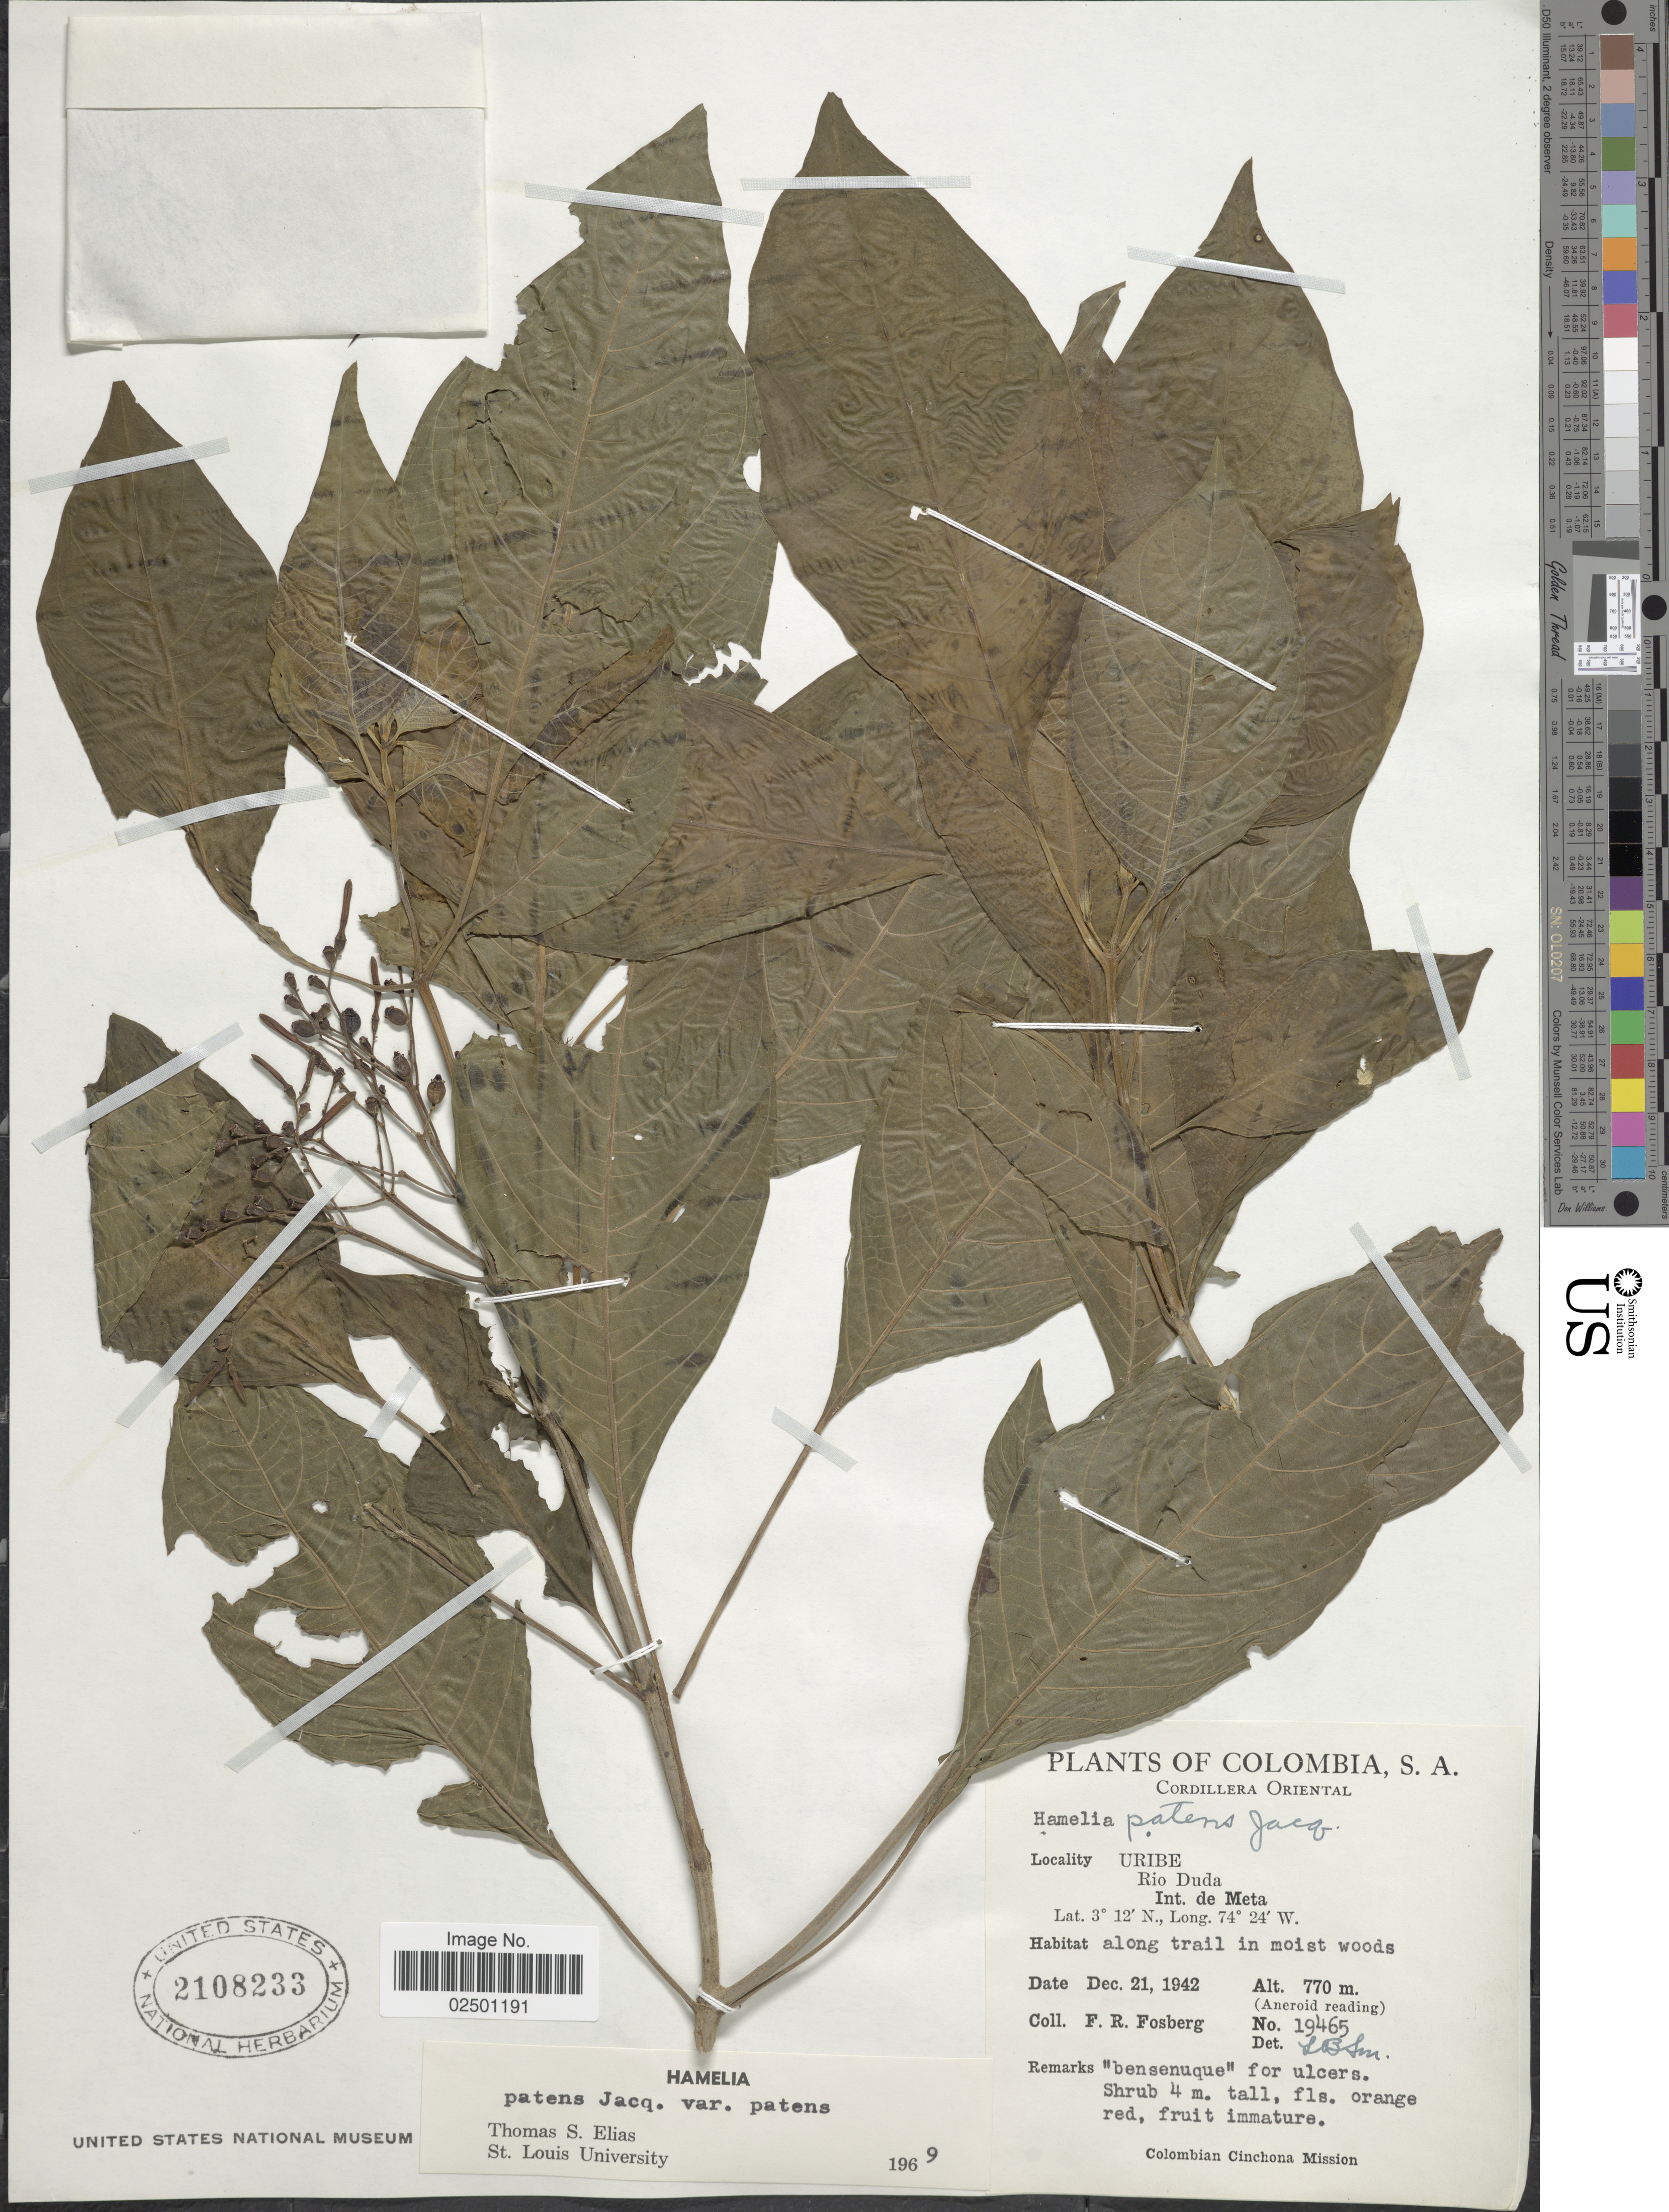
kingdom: Plantae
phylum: Tracheophyta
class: Magnoliopsida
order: Gentianales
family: Rubiaceae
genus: Hamelia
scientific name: Hamelia patens var. patens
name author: Jacq.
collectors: F. R. Fosberg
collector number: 19465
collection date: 1942-12-21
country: Colombia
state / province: Meta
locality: Cordillera Oriental. Uribe. Rio Duda. Int. de Meta.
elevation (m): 770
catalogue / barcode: US 2108233